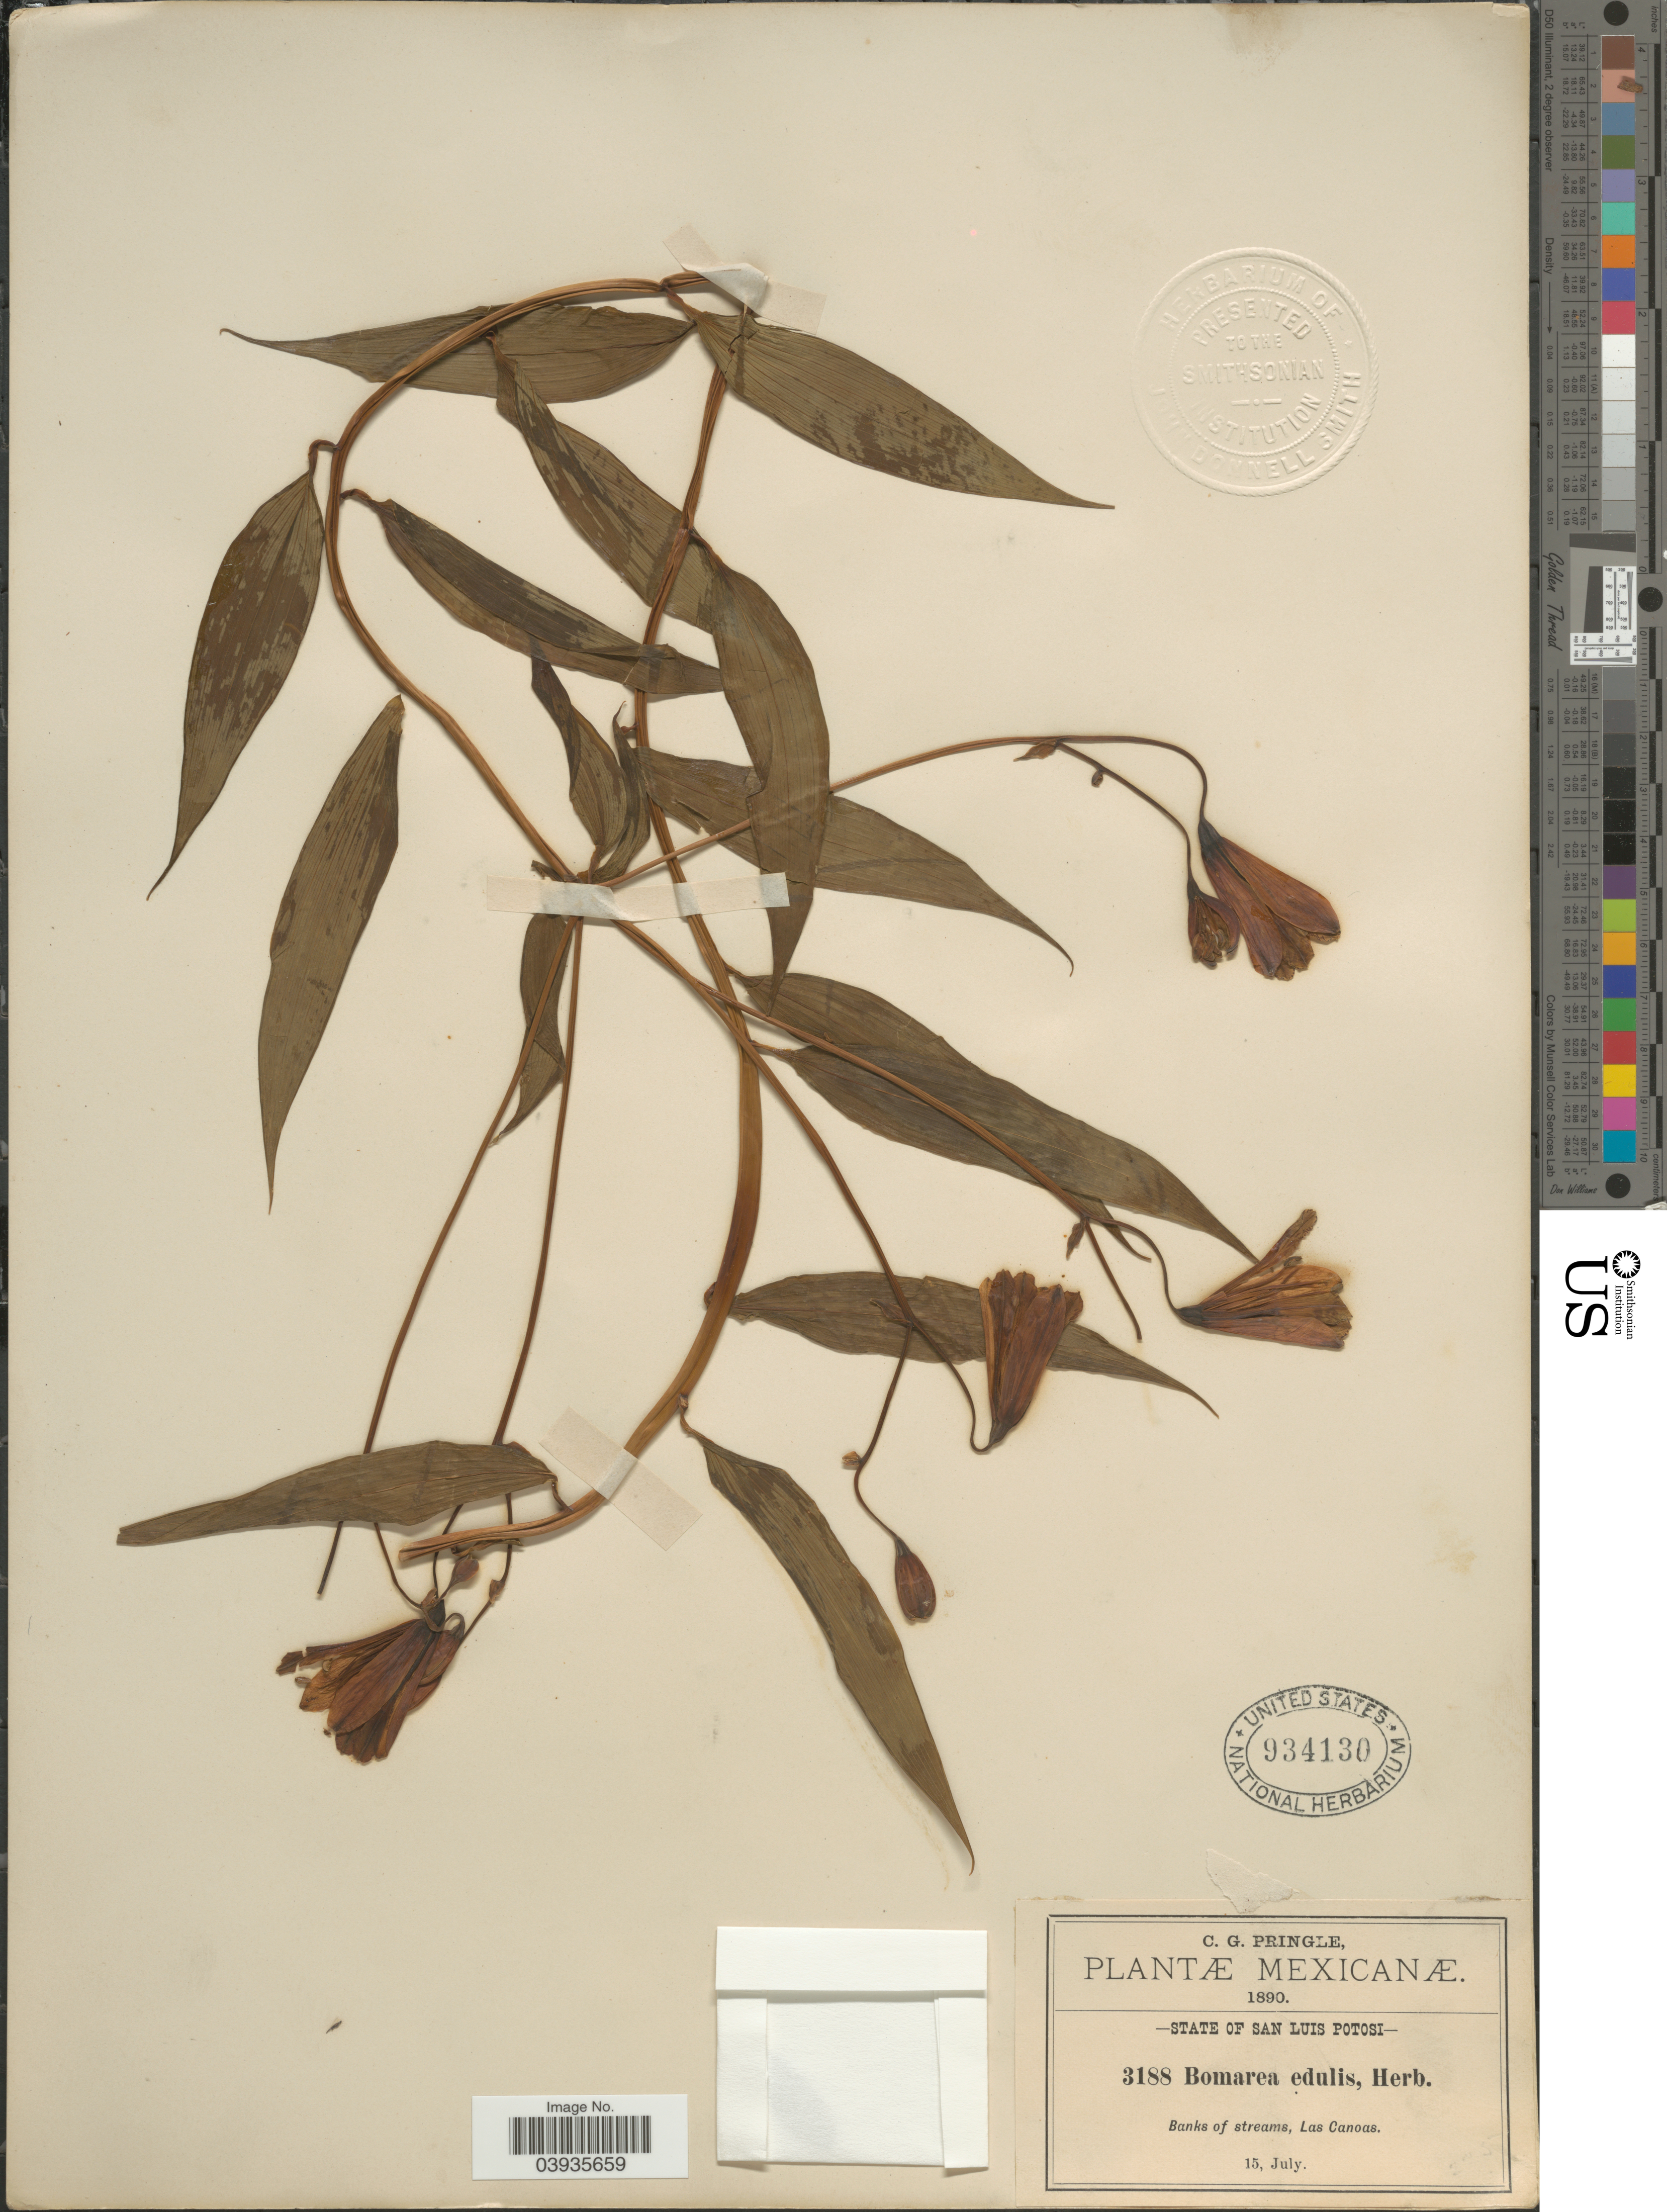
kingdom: Plantae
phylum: Tracheophyta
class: Liliopsida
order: Liliales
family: Alstroemeriaceae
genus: Bomarea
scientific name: Bomarea edulis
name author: (Tussac) Herb.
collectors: C. G. Pringle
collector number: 3188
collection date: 1890-07-15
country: Mexico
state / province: San Luis Potosí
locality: Banks of streams, Las Canoas.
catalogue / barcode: US 934130